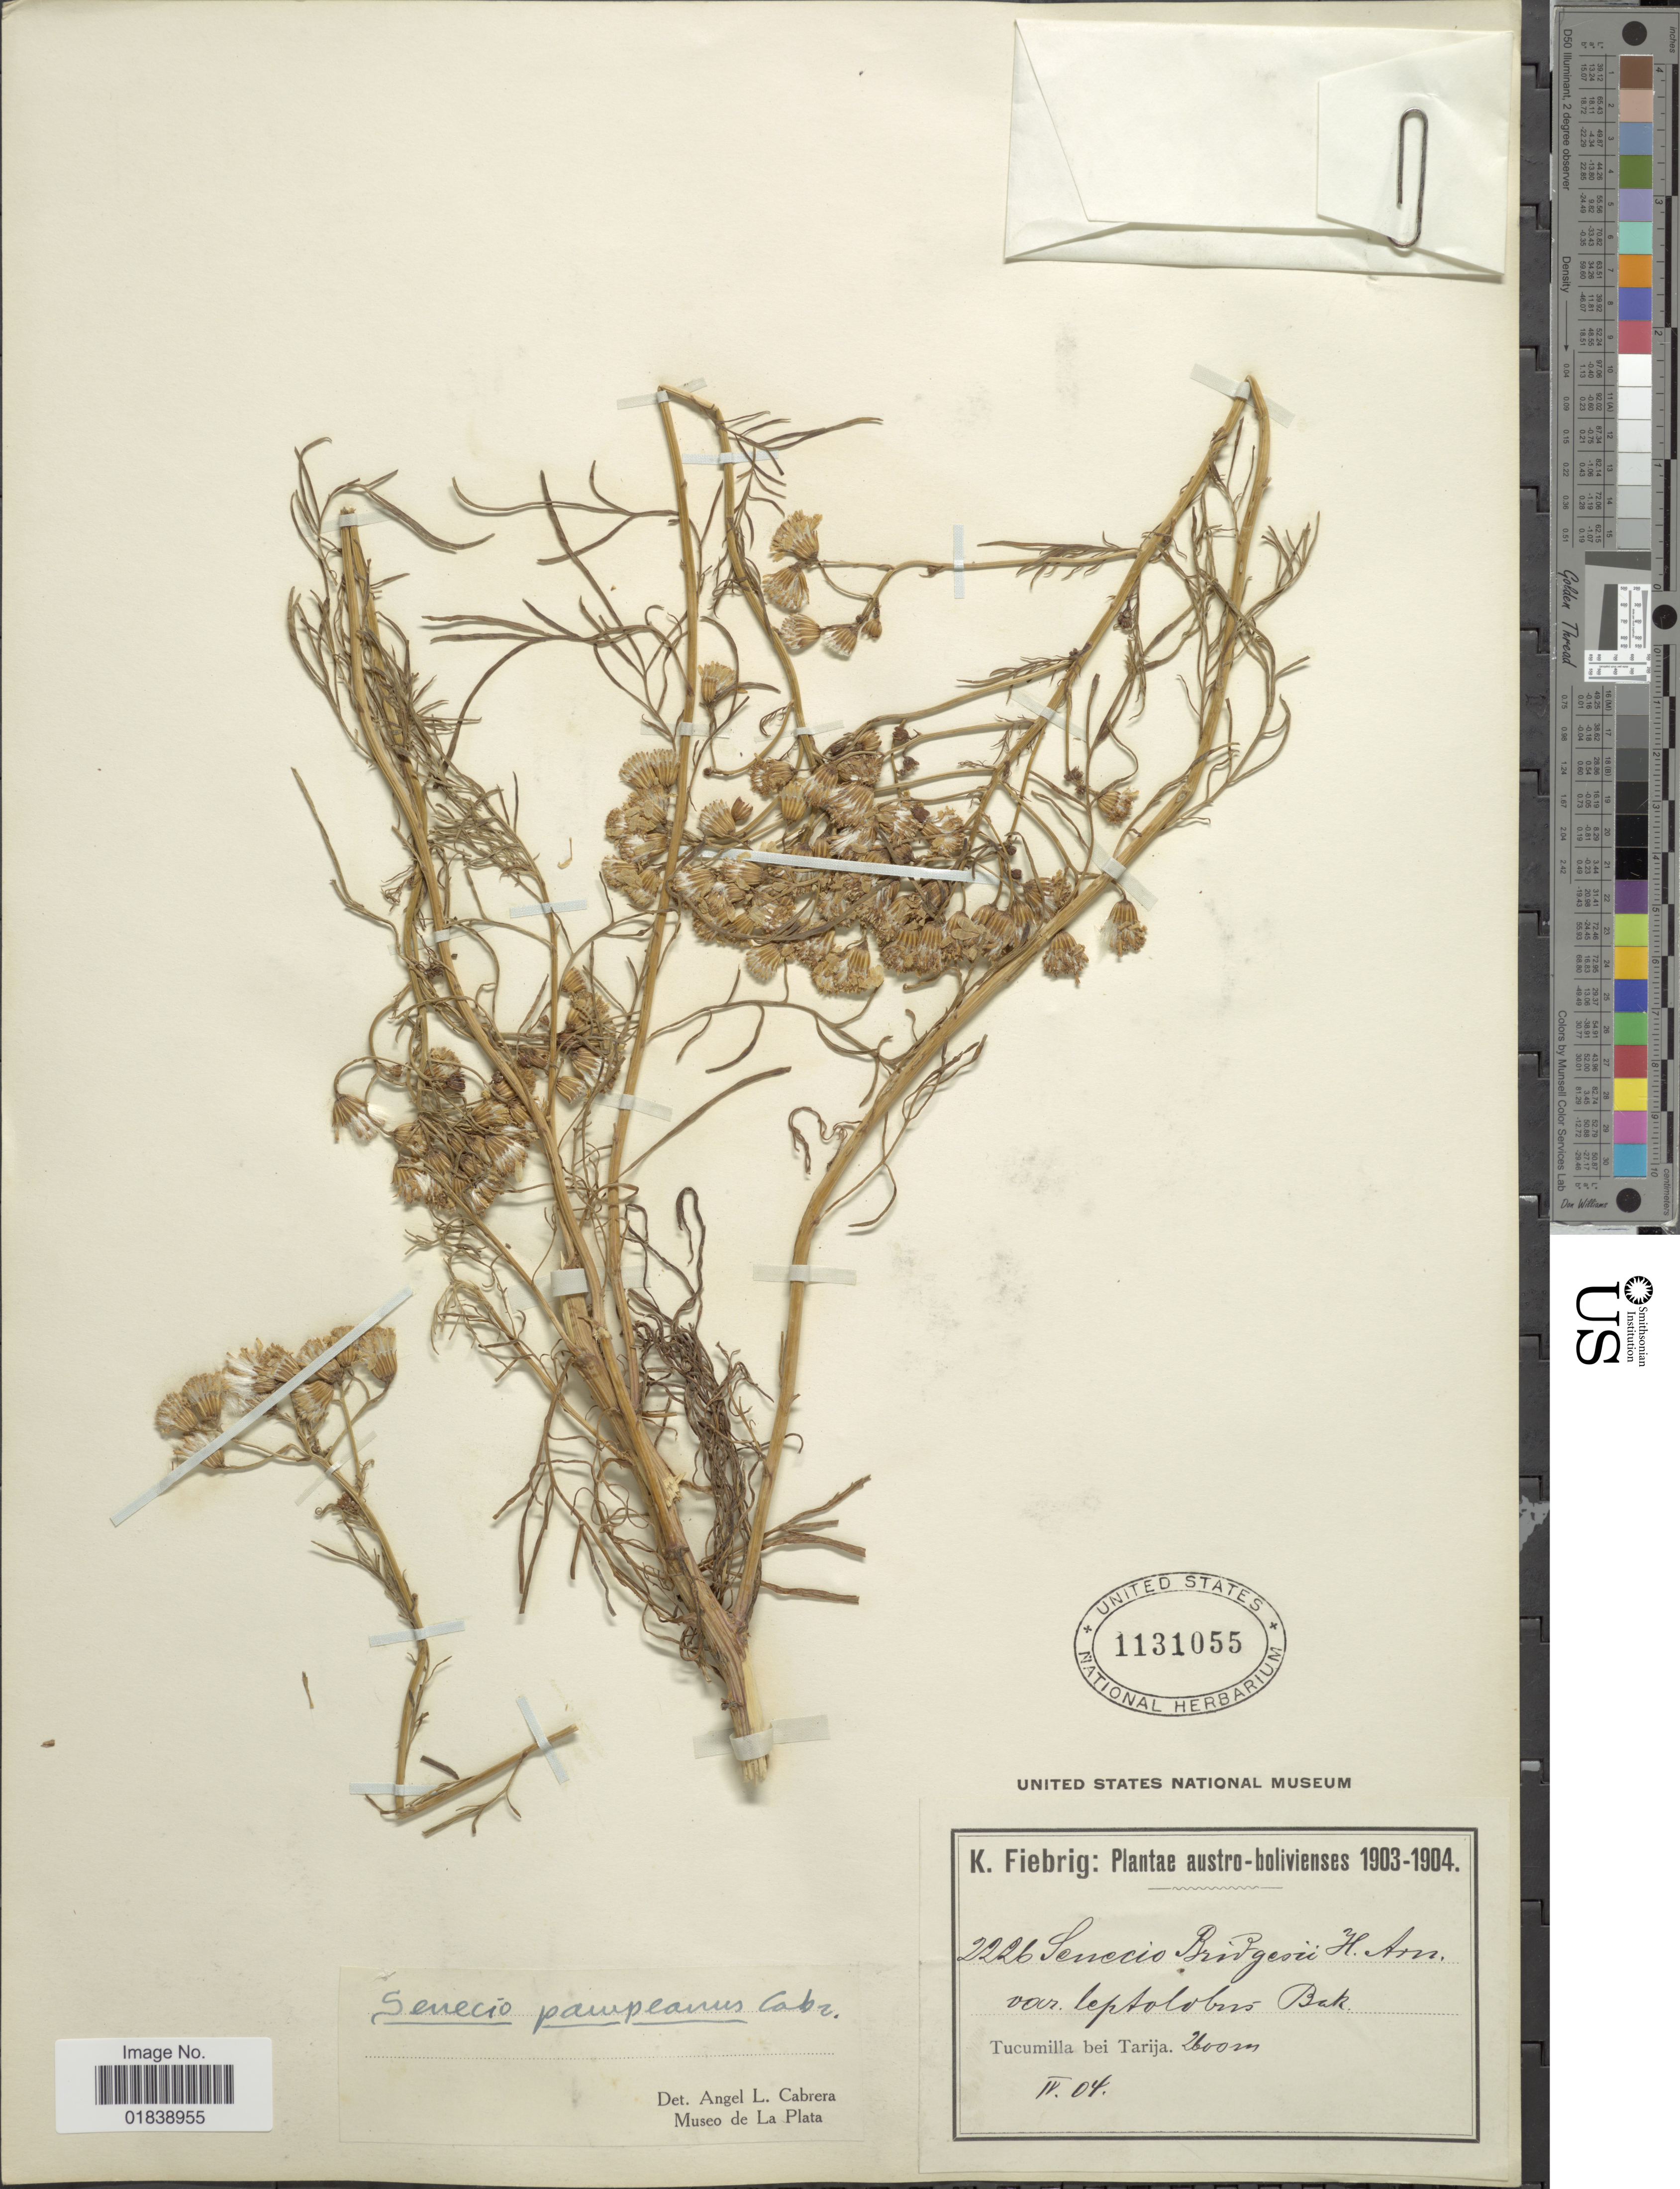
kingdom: Plantae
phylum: Tracheophyta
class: Magnoliopsida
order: Asterales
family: Asteraceae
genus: Senecio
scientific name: Senecio pampeanus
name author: Cabrera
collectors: K. Fiebrig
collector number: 2226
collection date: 1904-04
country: Bolivia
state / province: Tarija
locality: Austro-Bolivienses, Tucumilla bei Tarija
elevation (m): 2600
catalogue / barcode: US 1131055